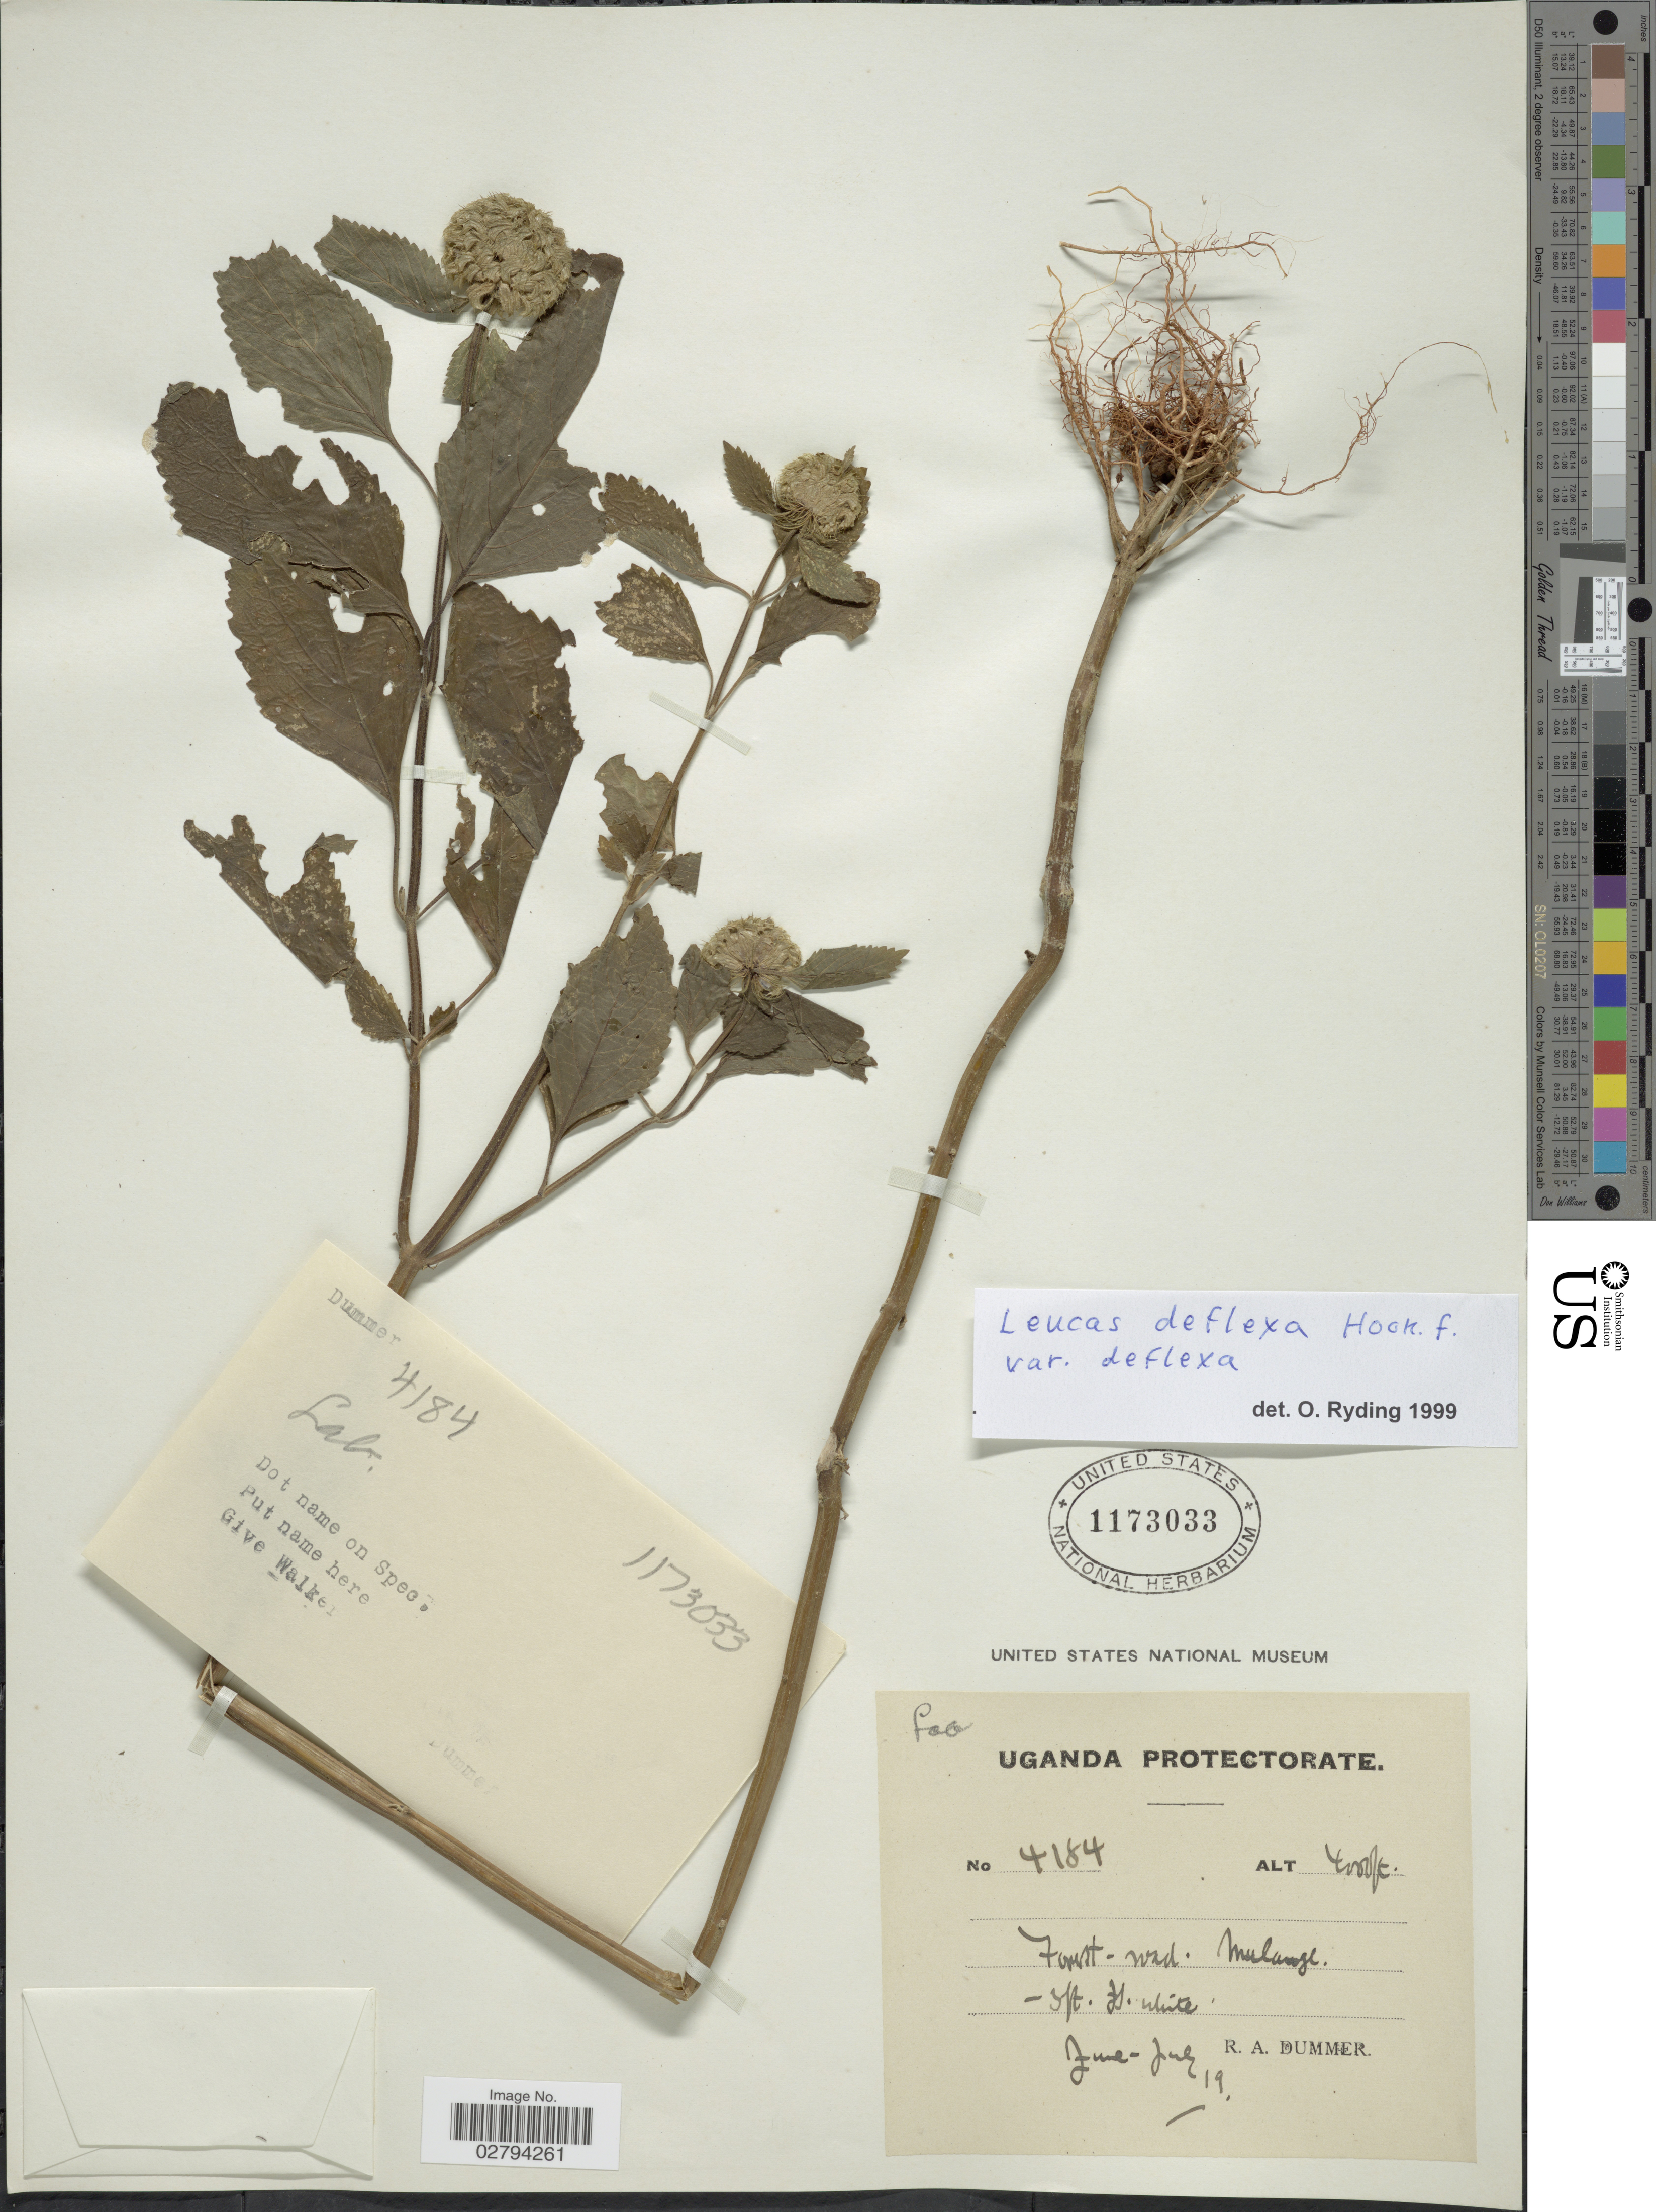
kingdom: Plantae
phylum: Tracheophyta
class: Magnoliopsida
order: Lamiales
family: Lamiaceae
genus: Leucas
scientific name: Leucas deflexa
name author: Hook. f.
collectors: R. Dümmer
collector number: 4184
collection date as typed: Transcribed d/m/y: /6/19 to /7/19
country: Uganda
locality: Uganda Protectorate. Forest-wad. Mulange.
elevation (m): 1219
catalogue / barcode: US 1173033